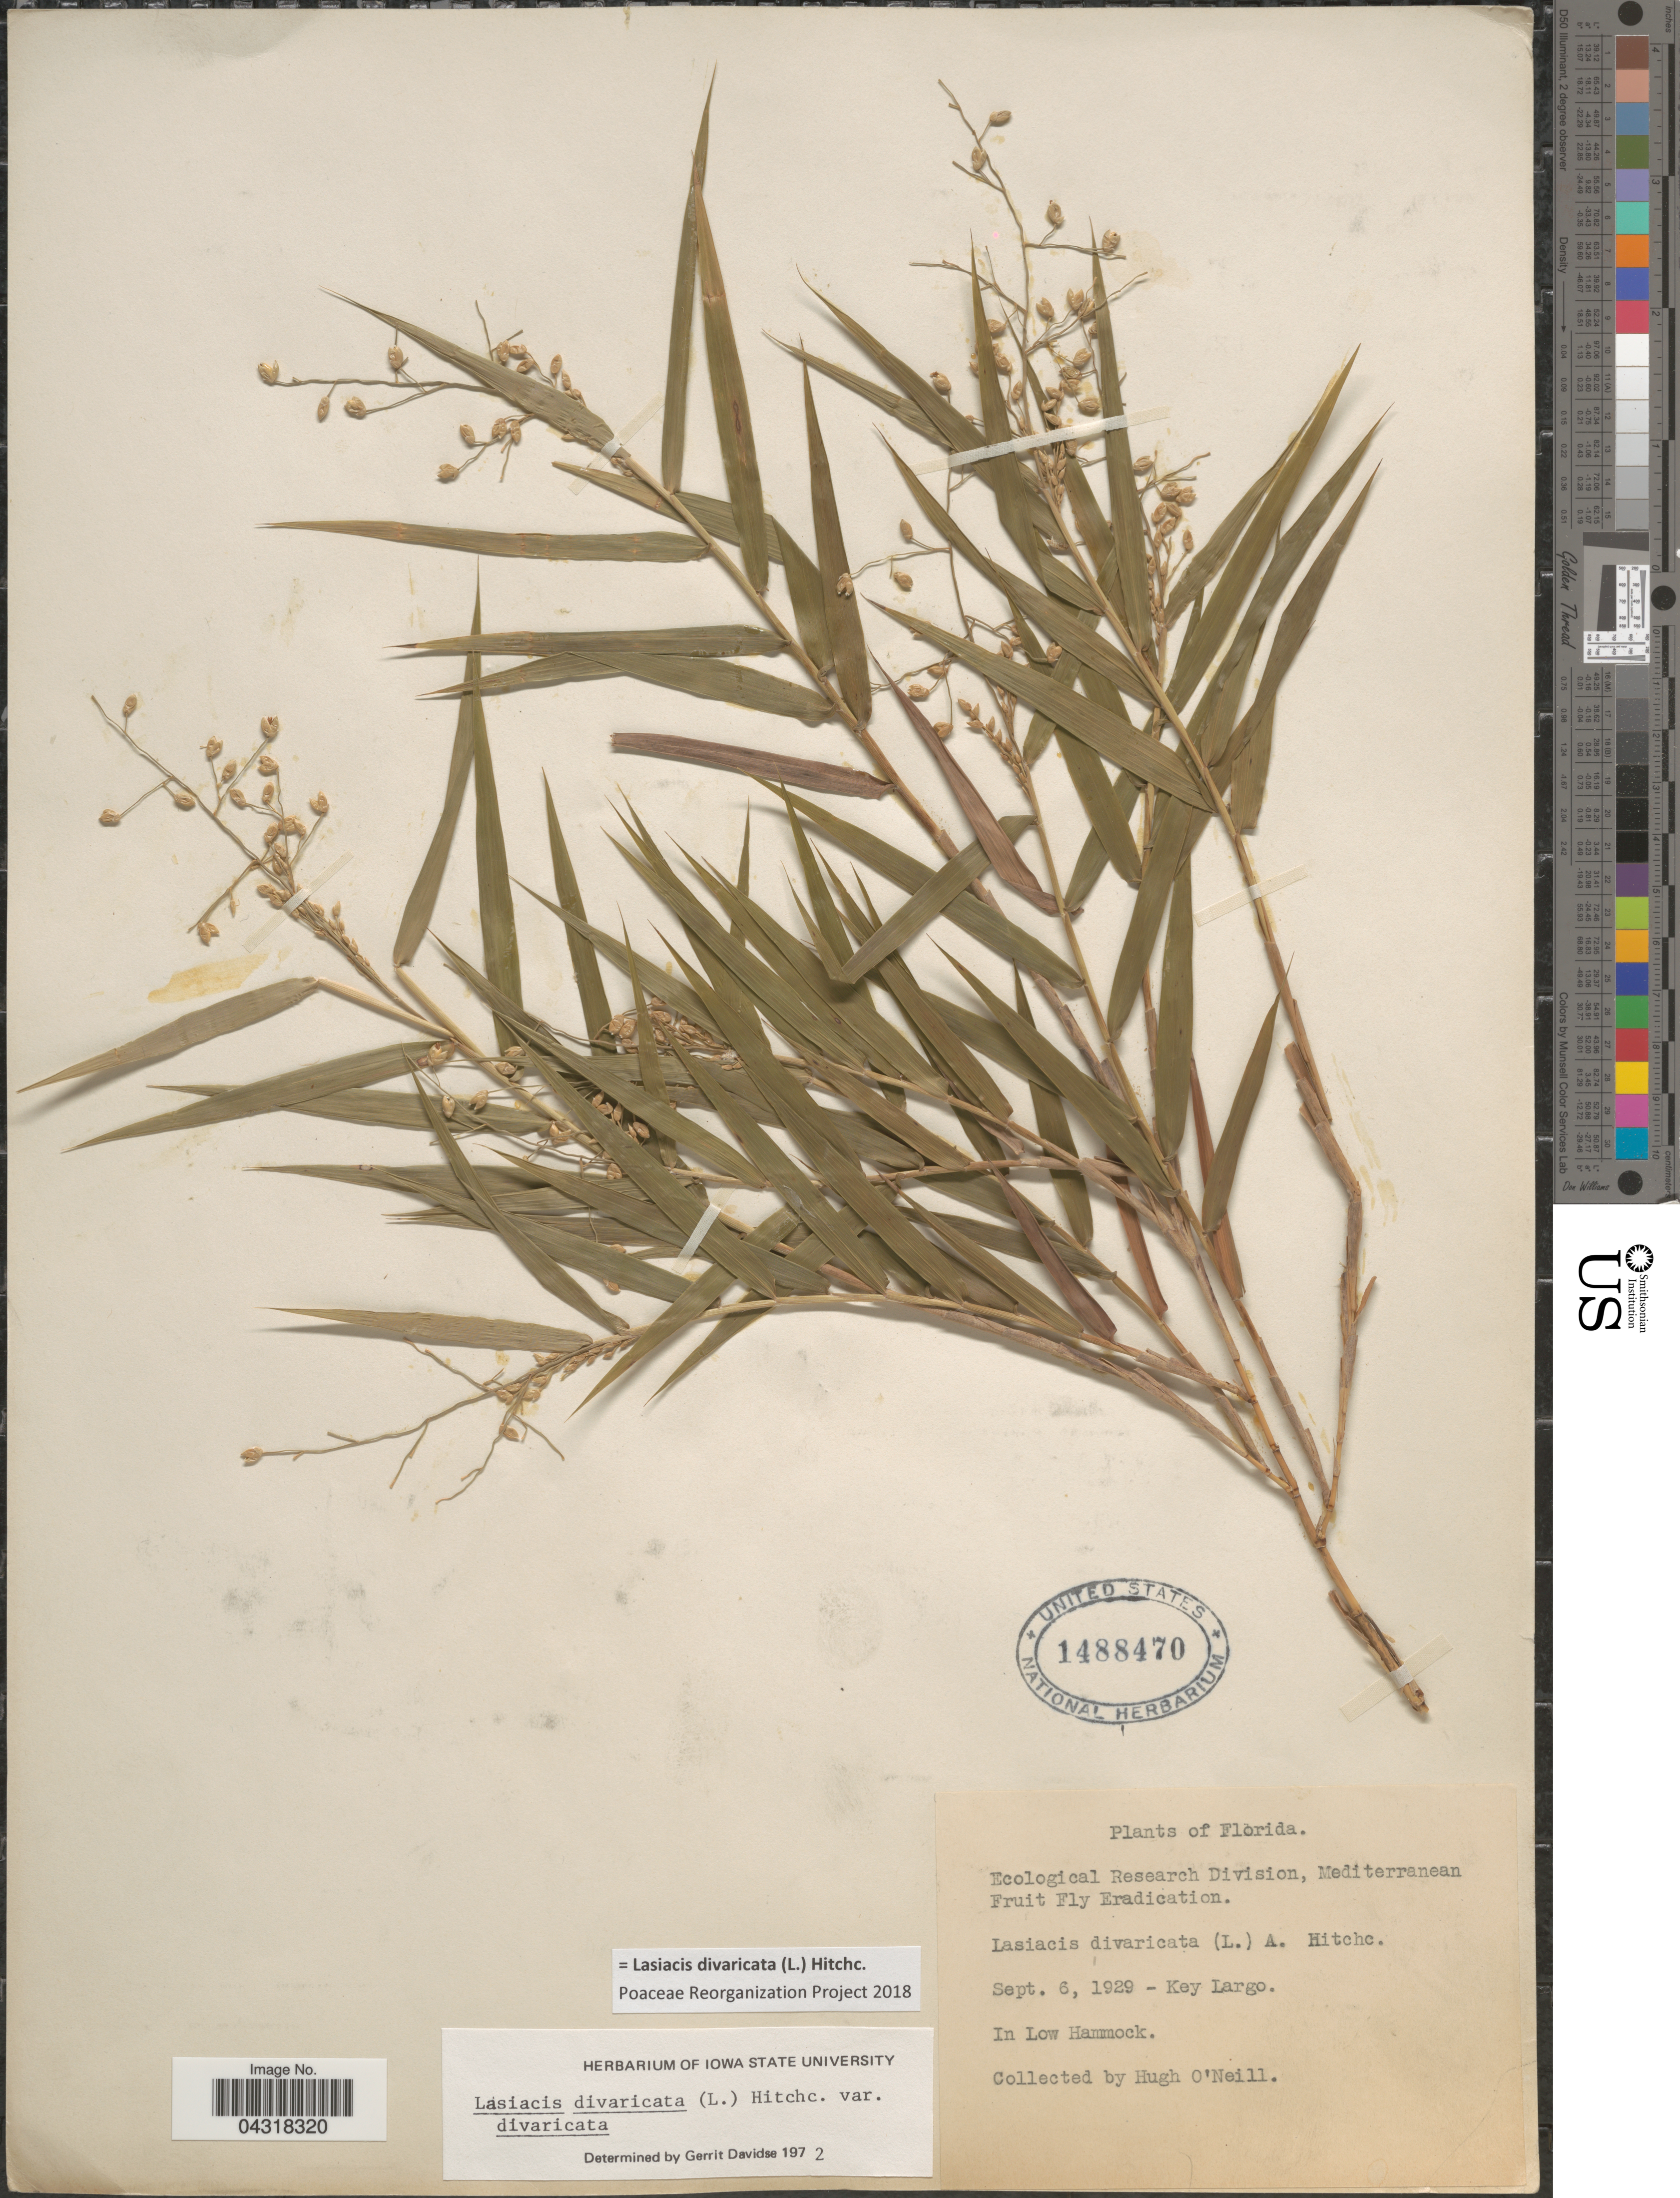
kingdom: Plantae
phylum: Tracheophyta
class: Liliopsida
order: Poales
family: Poaceae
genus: Lasiacis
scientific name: Lasiacis divaricata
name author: (L.) Hitchc.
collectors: H. O'Neill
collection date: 1929-09-06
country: United States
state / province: Florida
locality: Key Largo. In Low Hammock.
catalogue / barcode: US 1488470